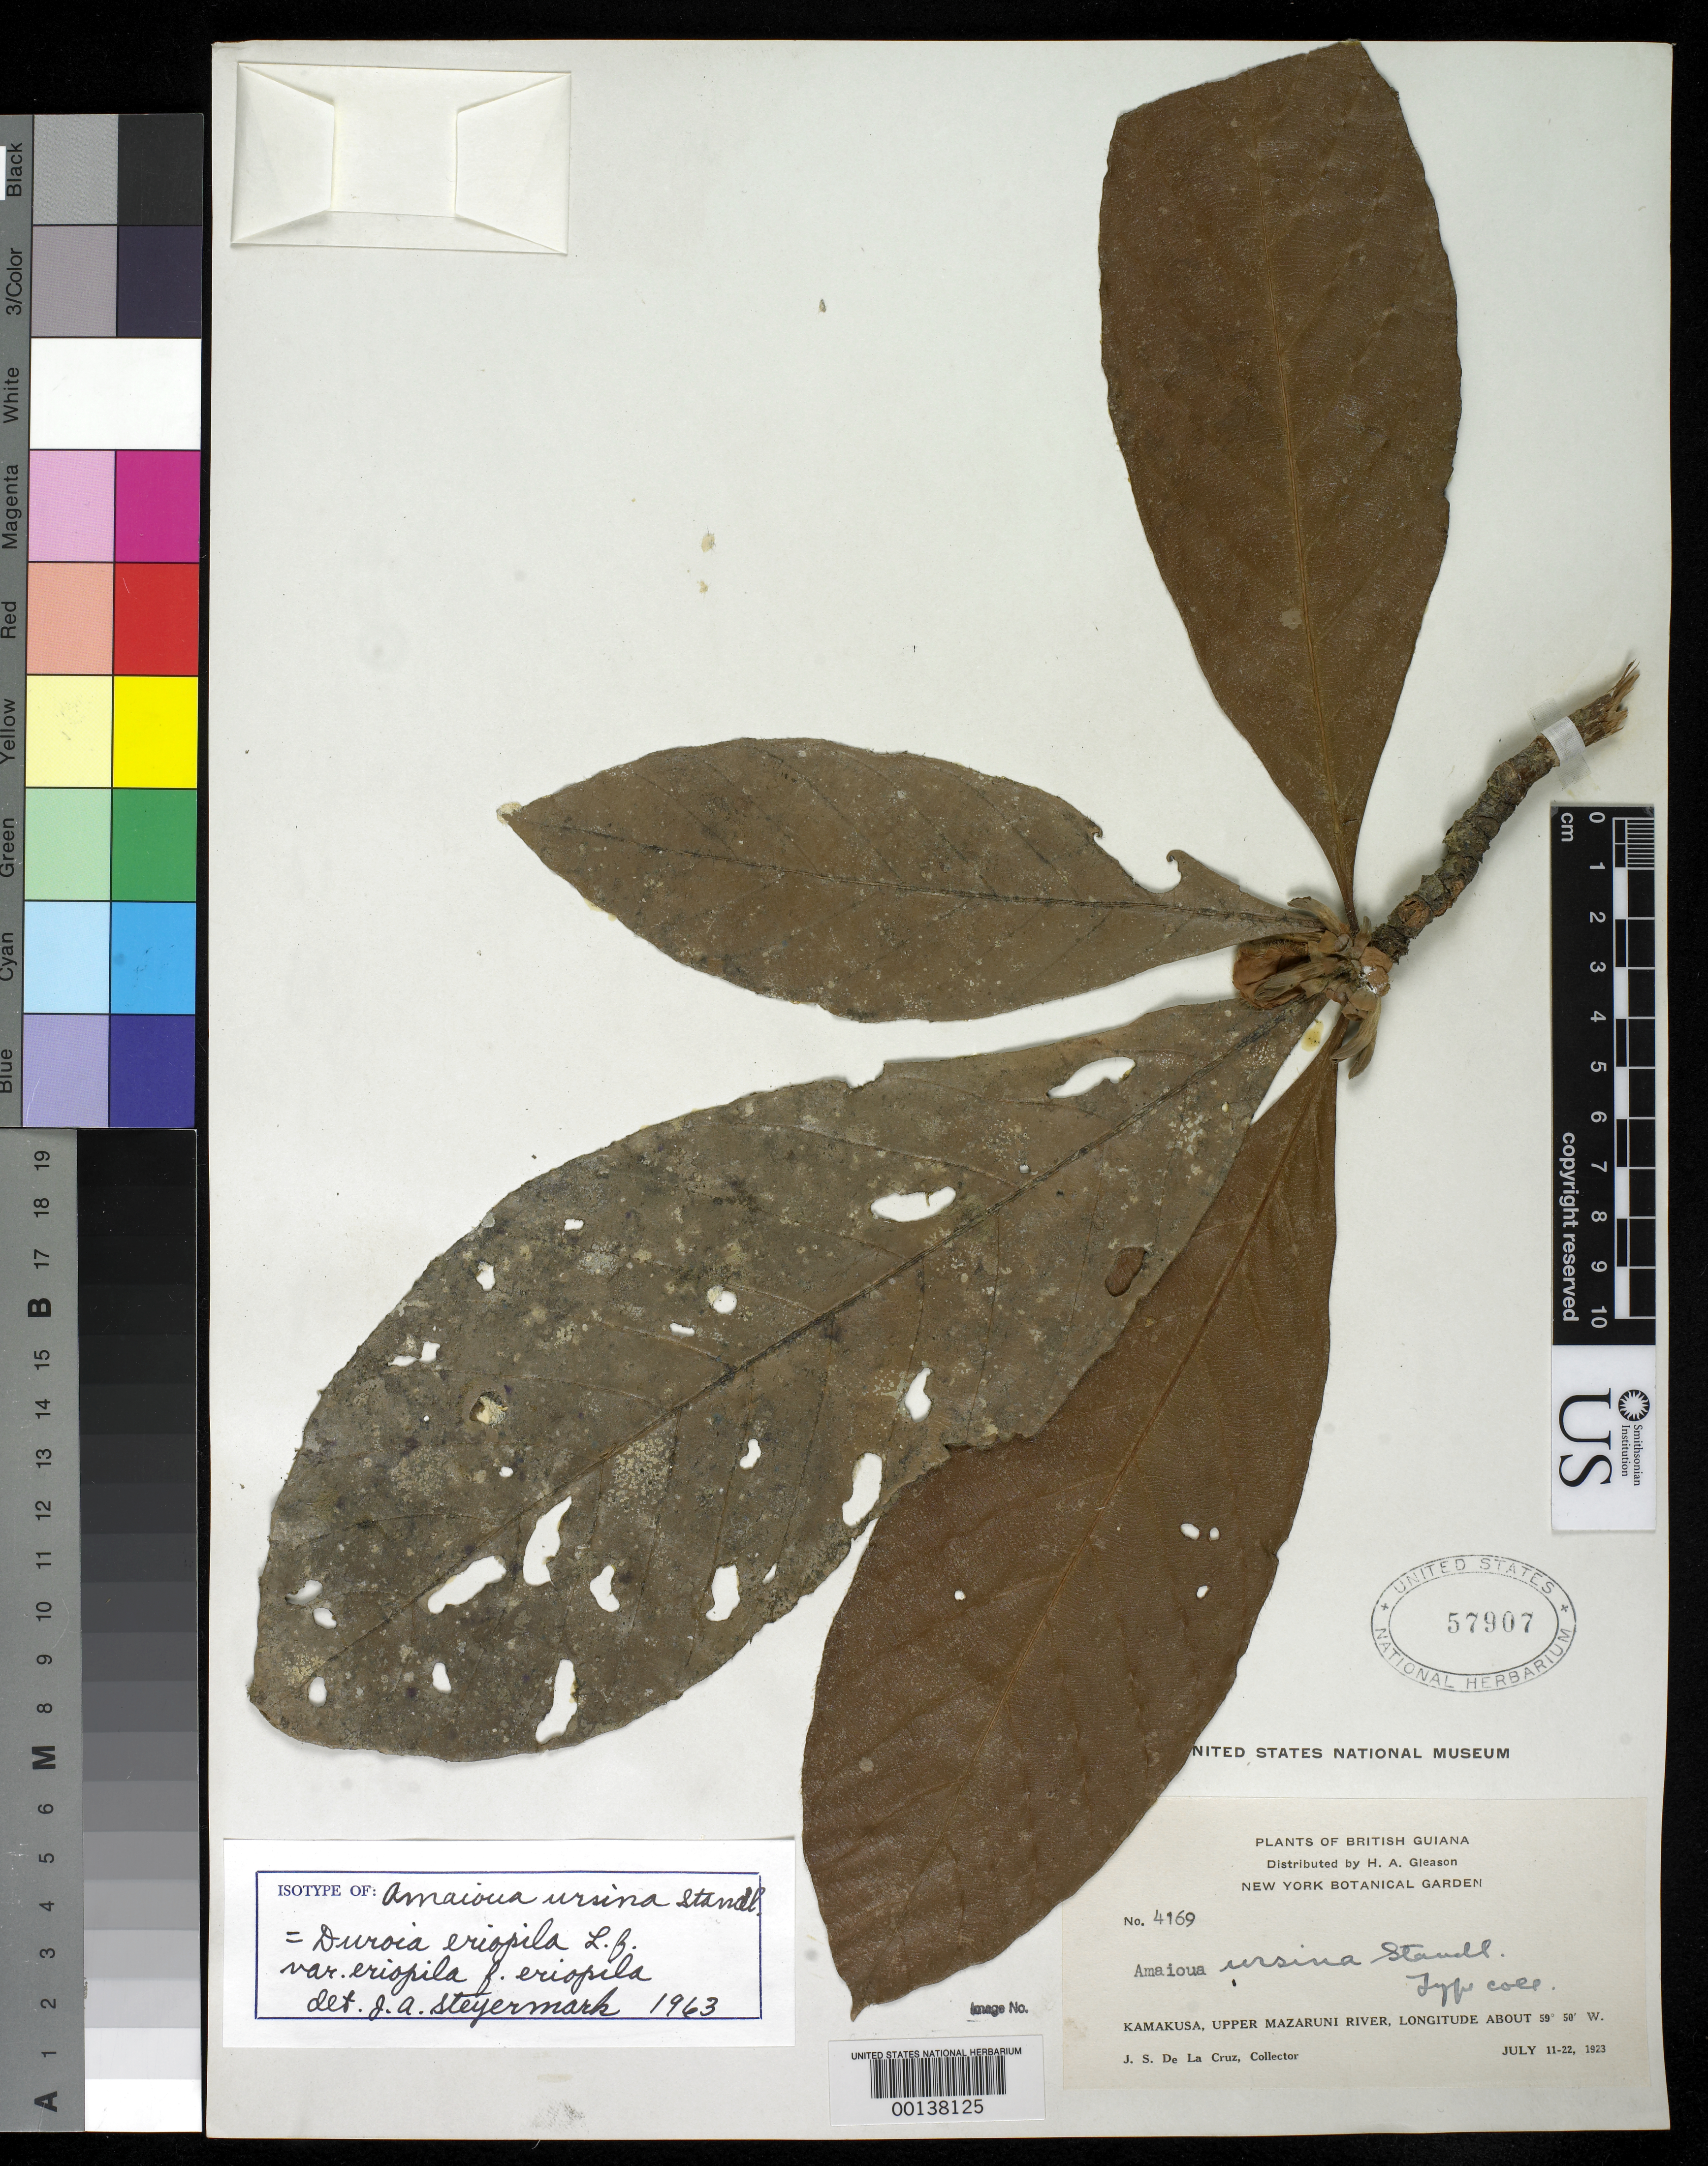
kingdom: Plantae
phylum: Tracheophyta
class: Magnoliopsida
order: Gentianales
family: Rubiaceae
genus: Amaioua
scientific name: Amaioua ursina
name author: Standl.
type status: Isotype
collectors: J. S. de la Cruz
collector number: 4169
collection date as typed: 11 Jul 1923 to 22 Jul 1923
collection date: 1923-07-11/1923-07-22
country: Guyana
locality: Kamakusa, Mazaruni River.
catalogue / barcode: US 57907